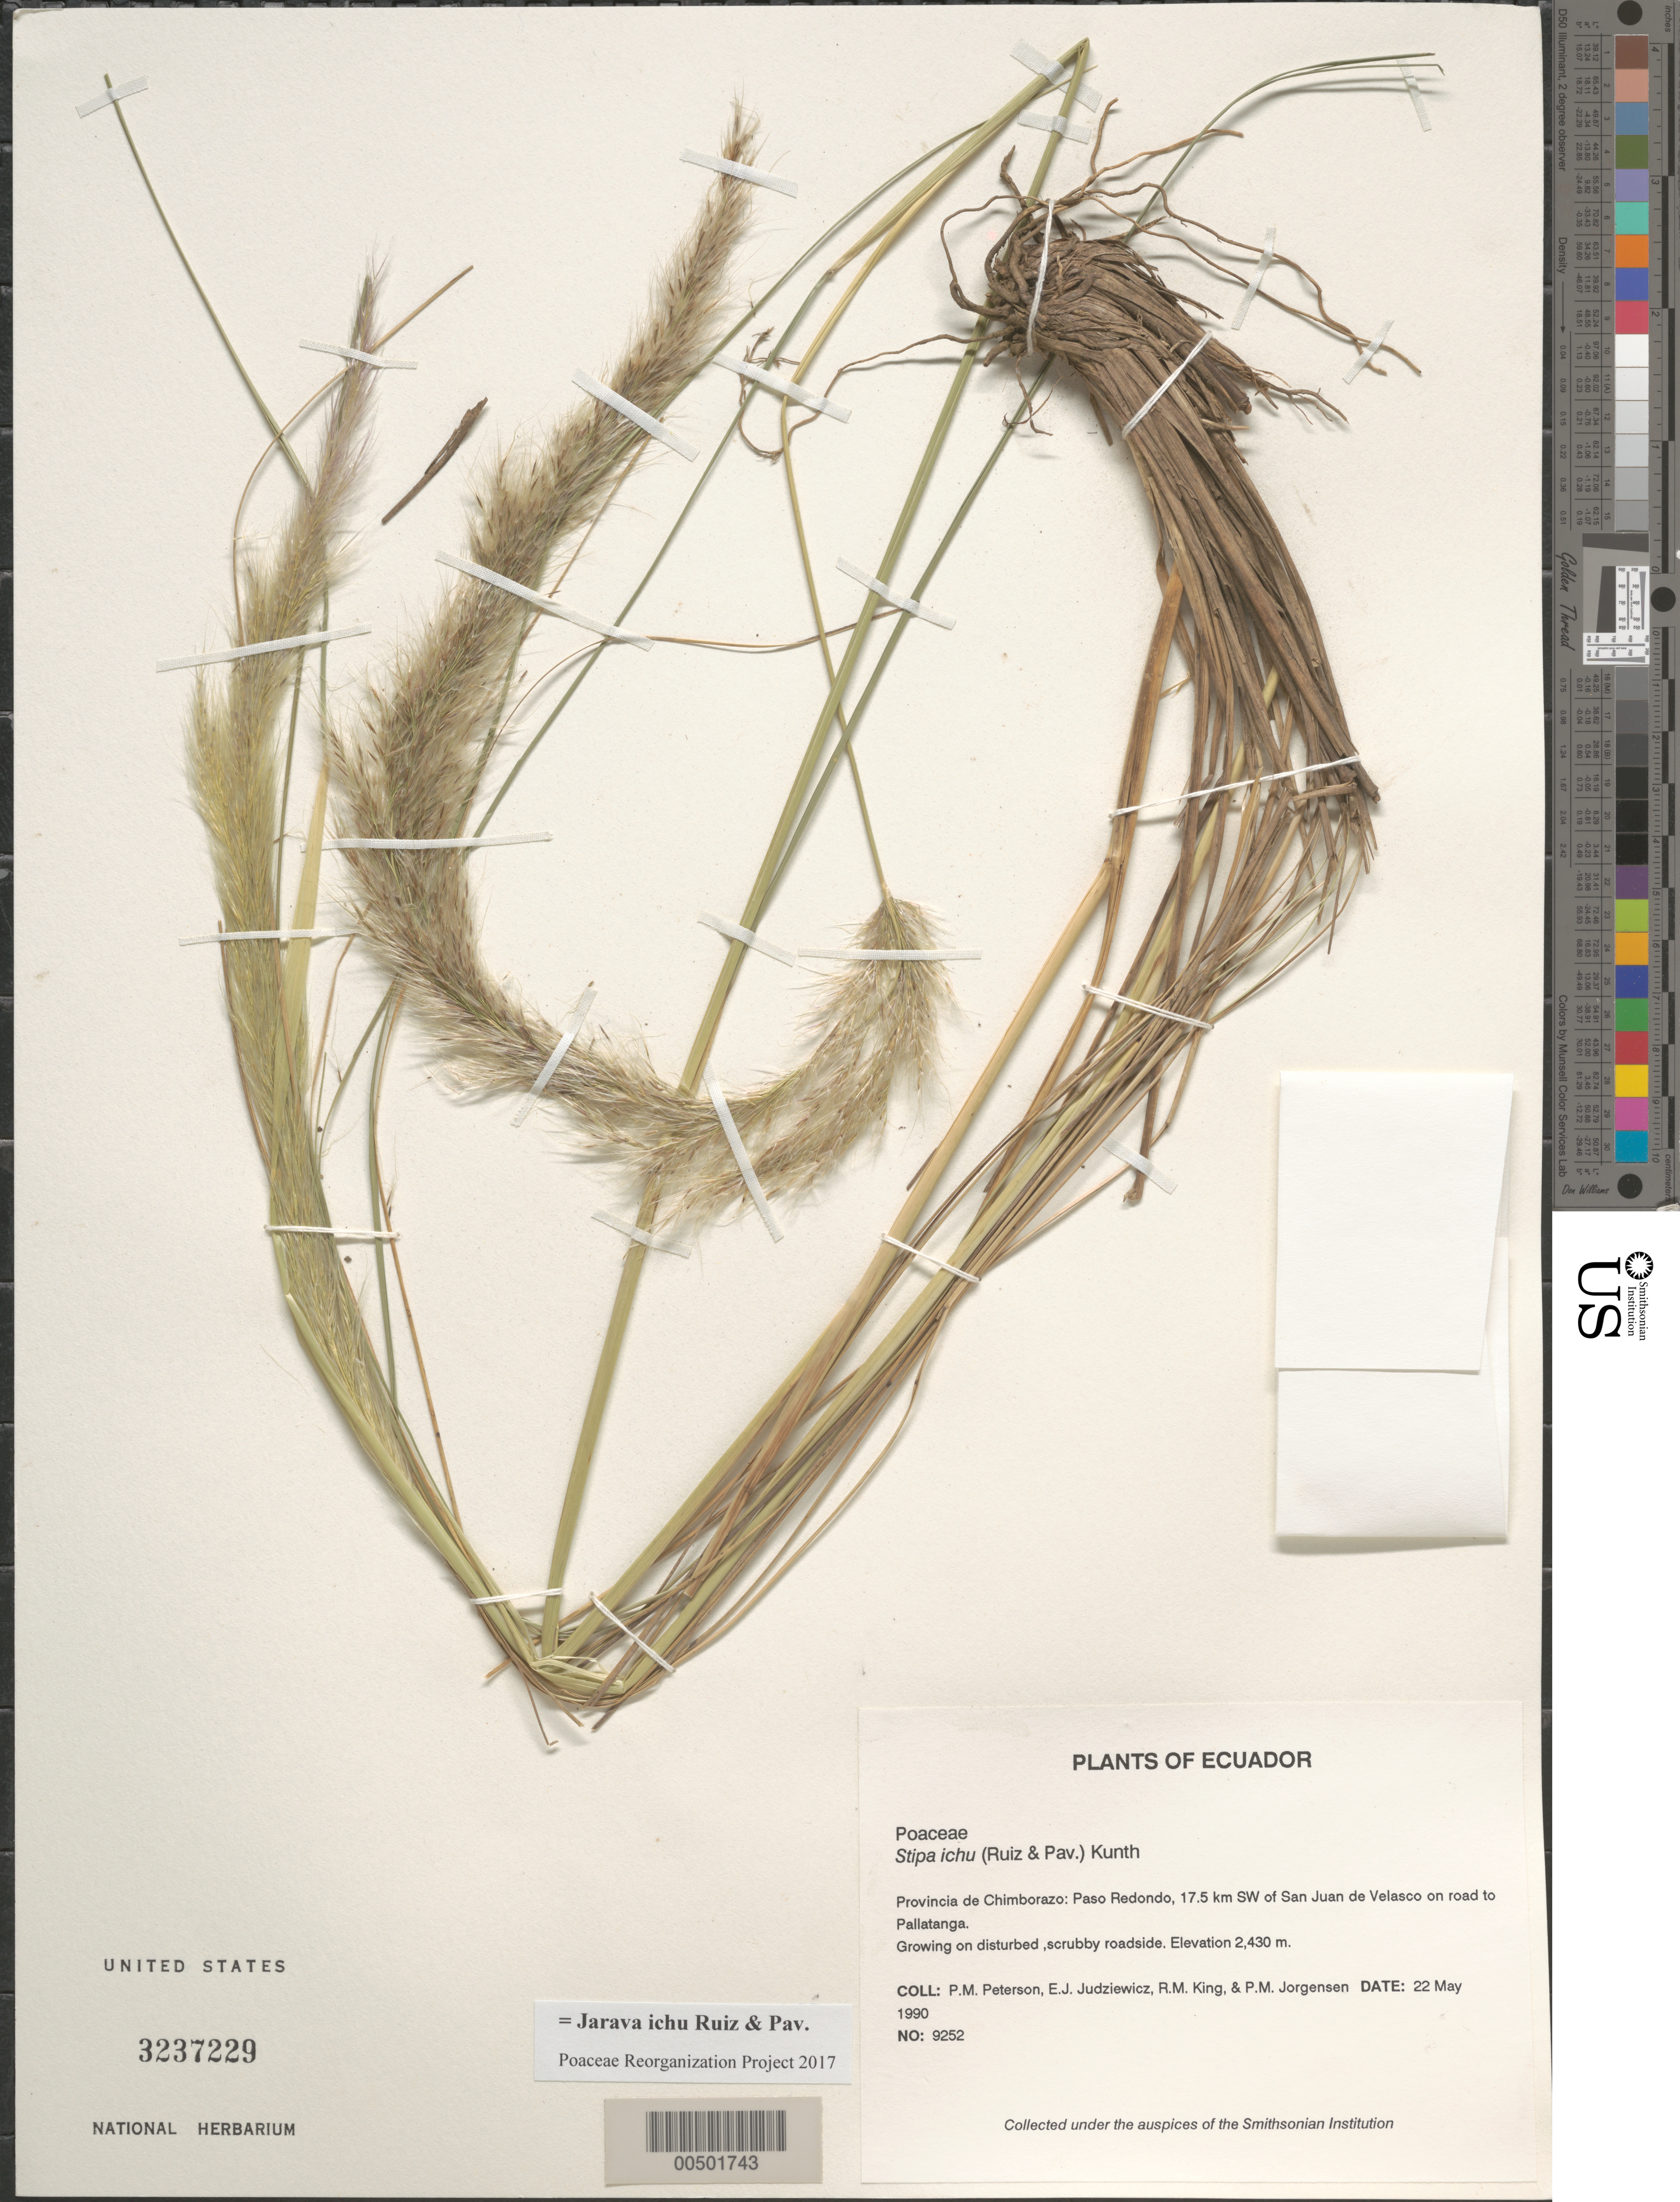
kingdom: Plantae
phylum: Tracheophyta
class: Liliopsida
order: Poales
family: Poaceae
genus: Jarava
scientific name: Jarava ichu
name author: Ruiz & Pav.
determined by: Poaceae Reorganization Project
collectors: P. M. Peterson, E. J. Judziewicz, R. M. King & P. M. Jørgensen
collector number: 09252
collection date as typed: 22 May 1990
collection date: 1990-05-22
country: Ecuador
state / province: Chimborazo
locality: Paso Redondo, 17.5 km SW of San Juan de Velasco on road to Pallatanga.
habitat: Growing on disturbed ,scrubby roadside.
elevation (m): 2430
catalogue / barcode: US 3237229